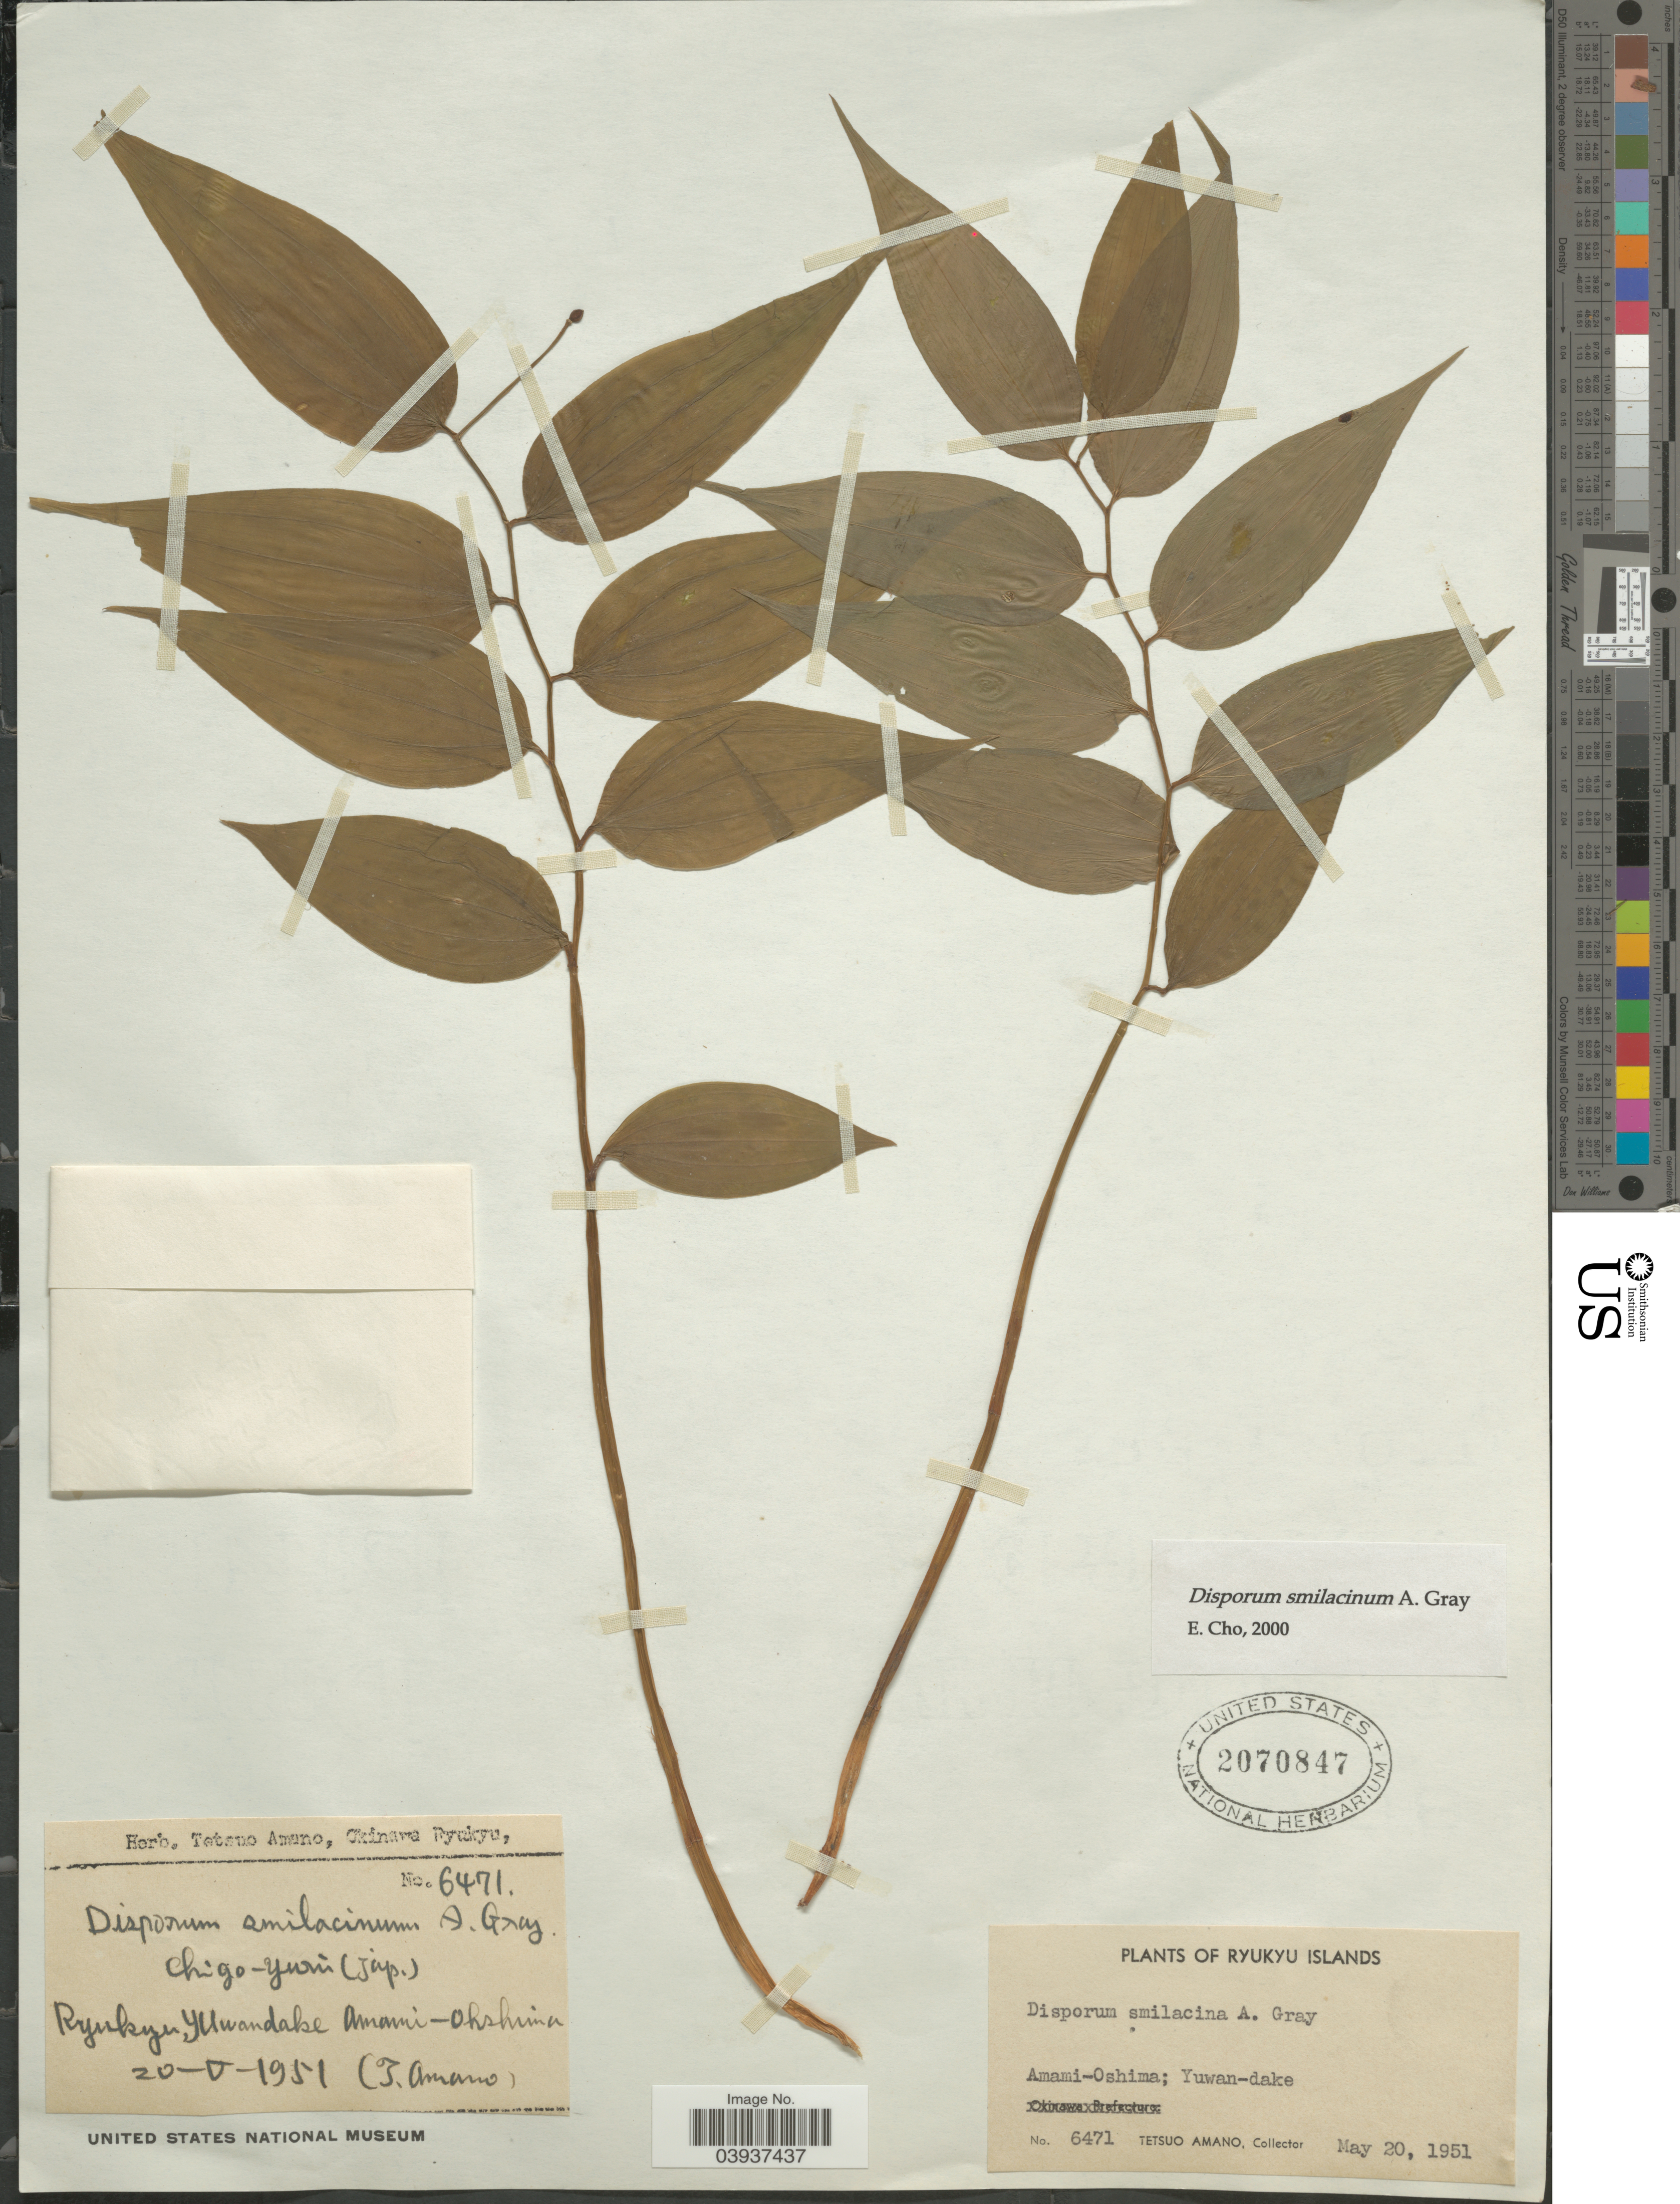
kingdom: Plantae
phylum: Tracheophyta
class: Liliopsida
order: Liliales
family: Colchicaceae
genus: Disporum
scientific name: Disporum smilacinum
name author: A. Gray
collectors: T. Amano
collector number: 6471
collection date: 1951-05-20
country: Japan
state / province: Okinawa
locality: Ryukyu Islands. Amami-Oshima; Yuwan-dake.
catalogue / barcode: US 2070847